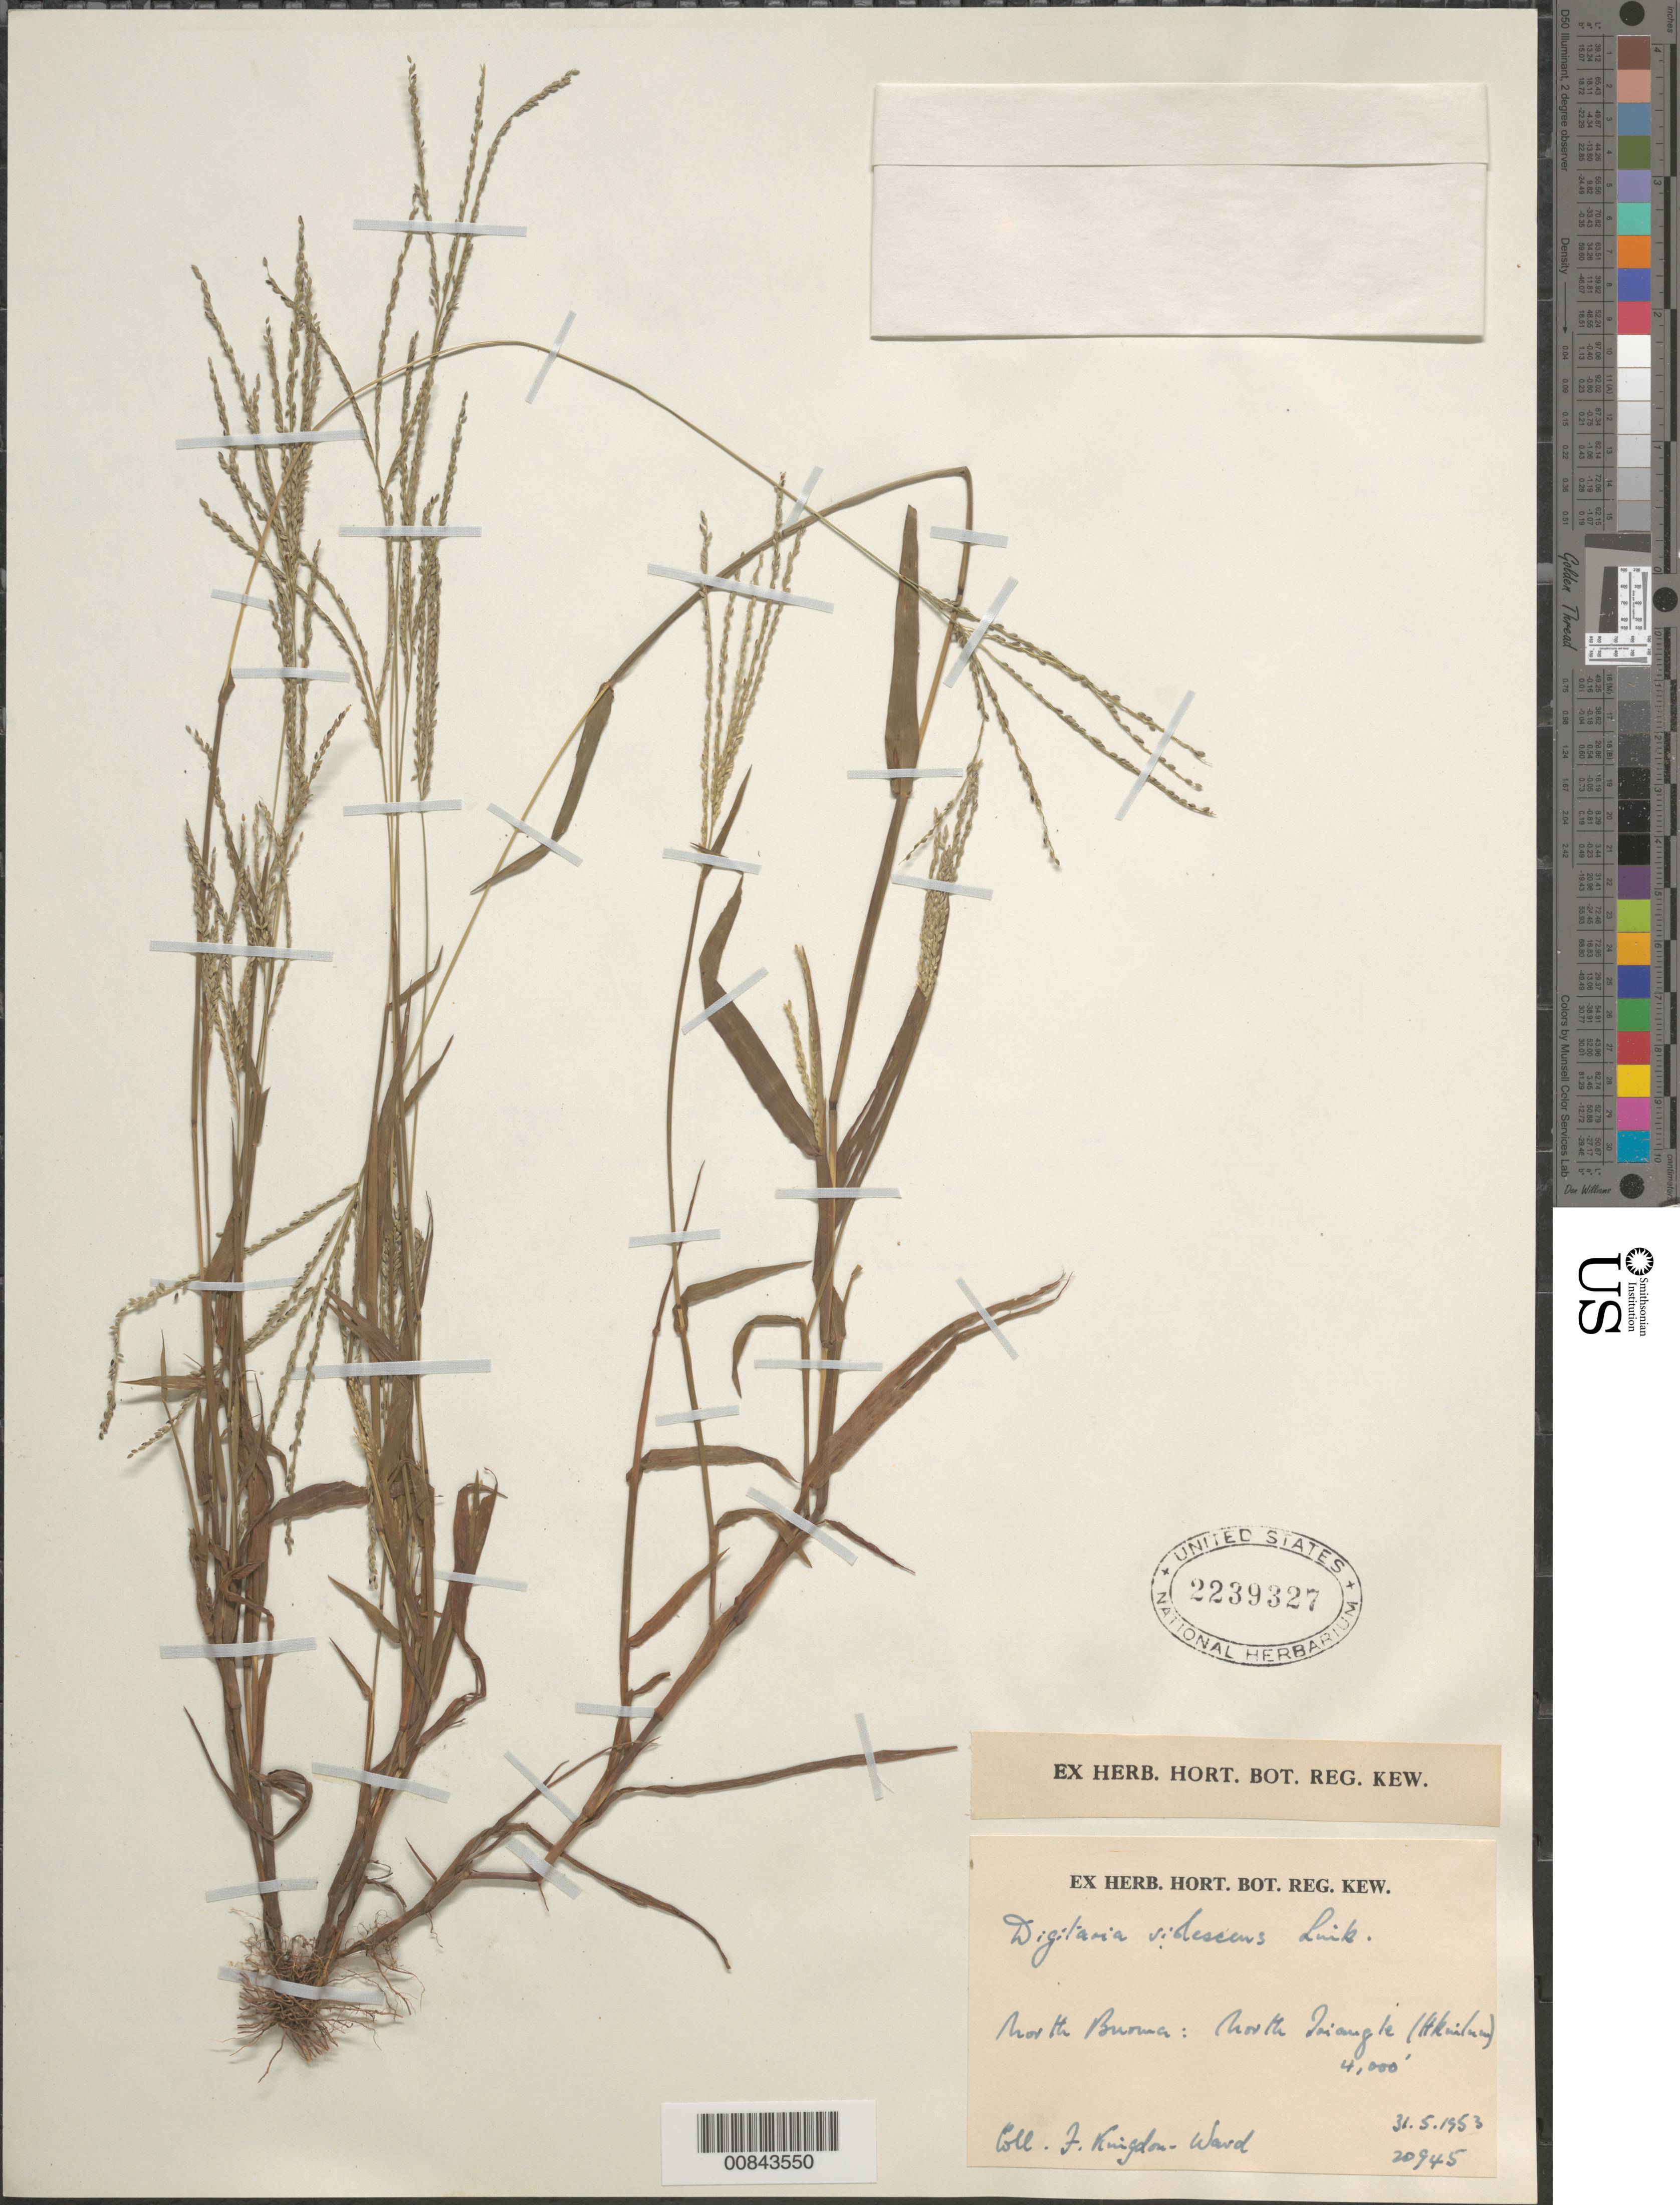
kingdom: Plantae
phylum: Tracheophyta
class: Liliopsida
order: Poales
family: Poaceae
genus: Digitaria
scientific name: Digitaria violescens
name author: Link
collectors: F. Kingdon Ward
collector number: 20945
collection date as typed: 31 May 1953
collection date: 1953-05-31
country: Myanmar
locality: Northern Burma, Northern Triangle (Hkuilum?)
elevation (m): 1219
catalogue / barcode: US 2239327